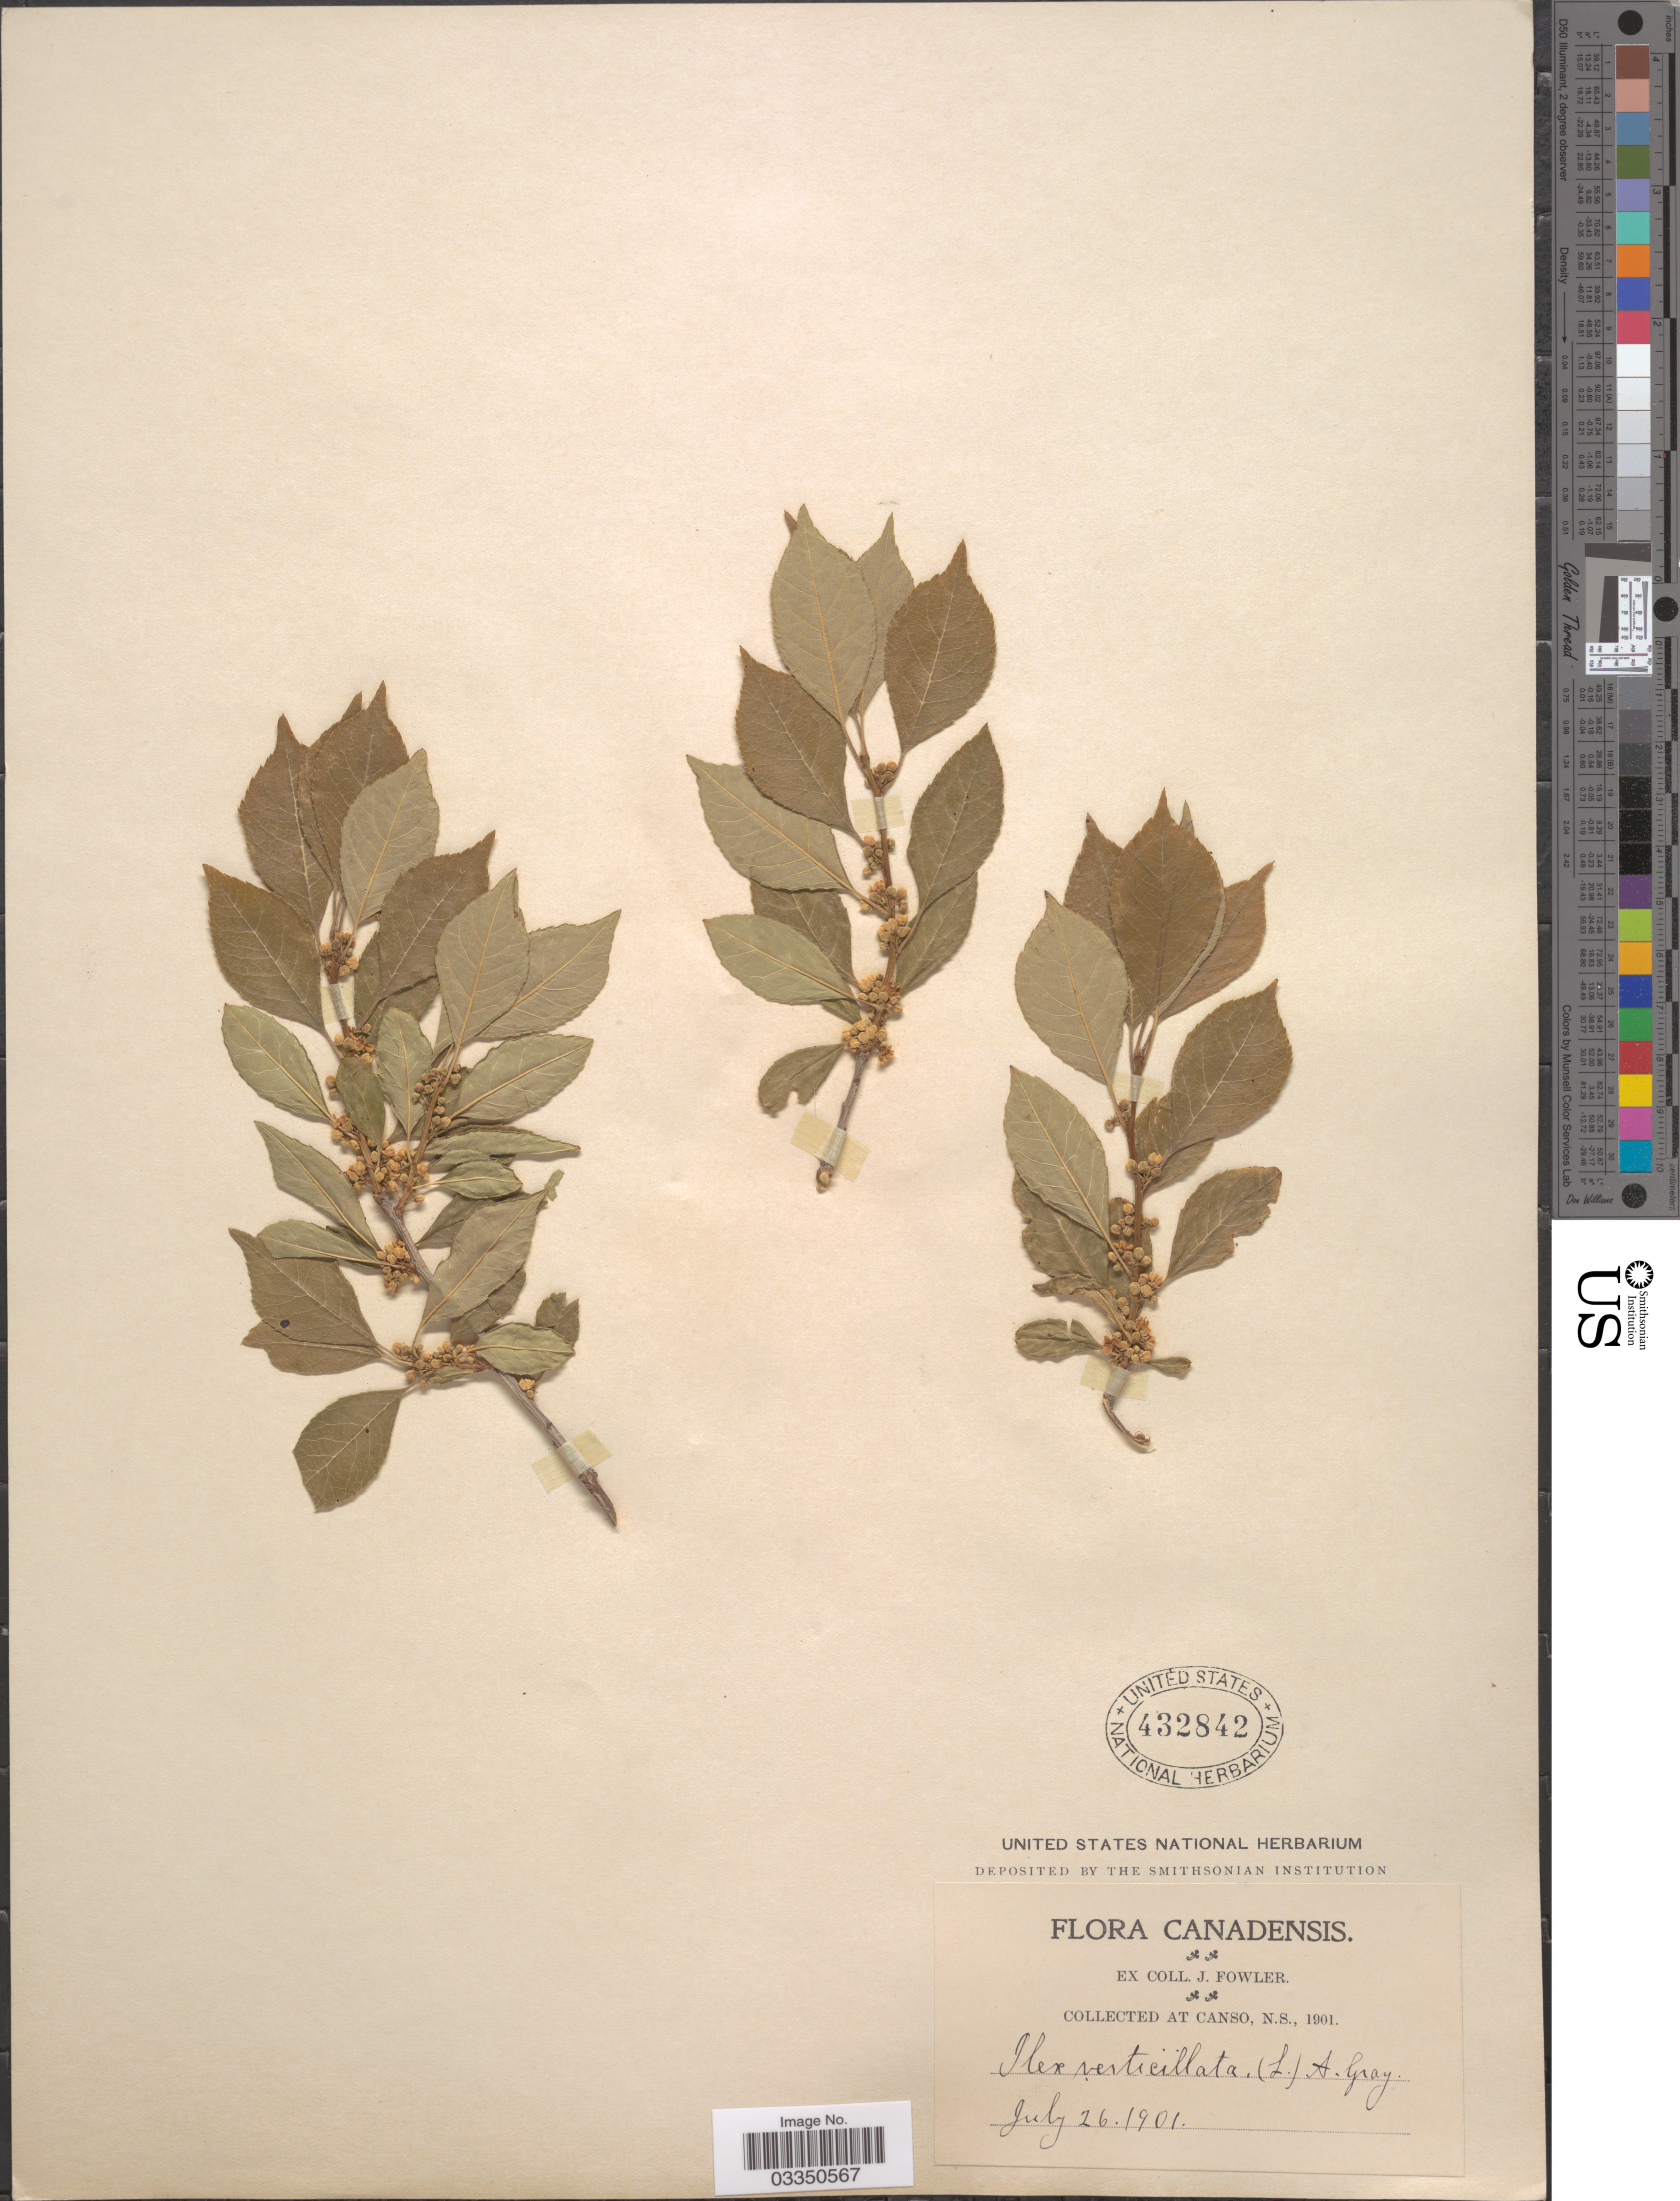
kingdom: Plantae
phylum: Tracheophyta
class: Magnoliopsida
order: Aquifoliales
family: Aquifoliaceae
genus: Ilex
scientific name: Ilex verticillata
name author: (L.) A. Gray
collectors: J. Fowler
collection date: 1901-07-26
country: Canada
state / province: Nova Scotia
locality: At Canso, N.S.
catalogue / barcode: US 432842